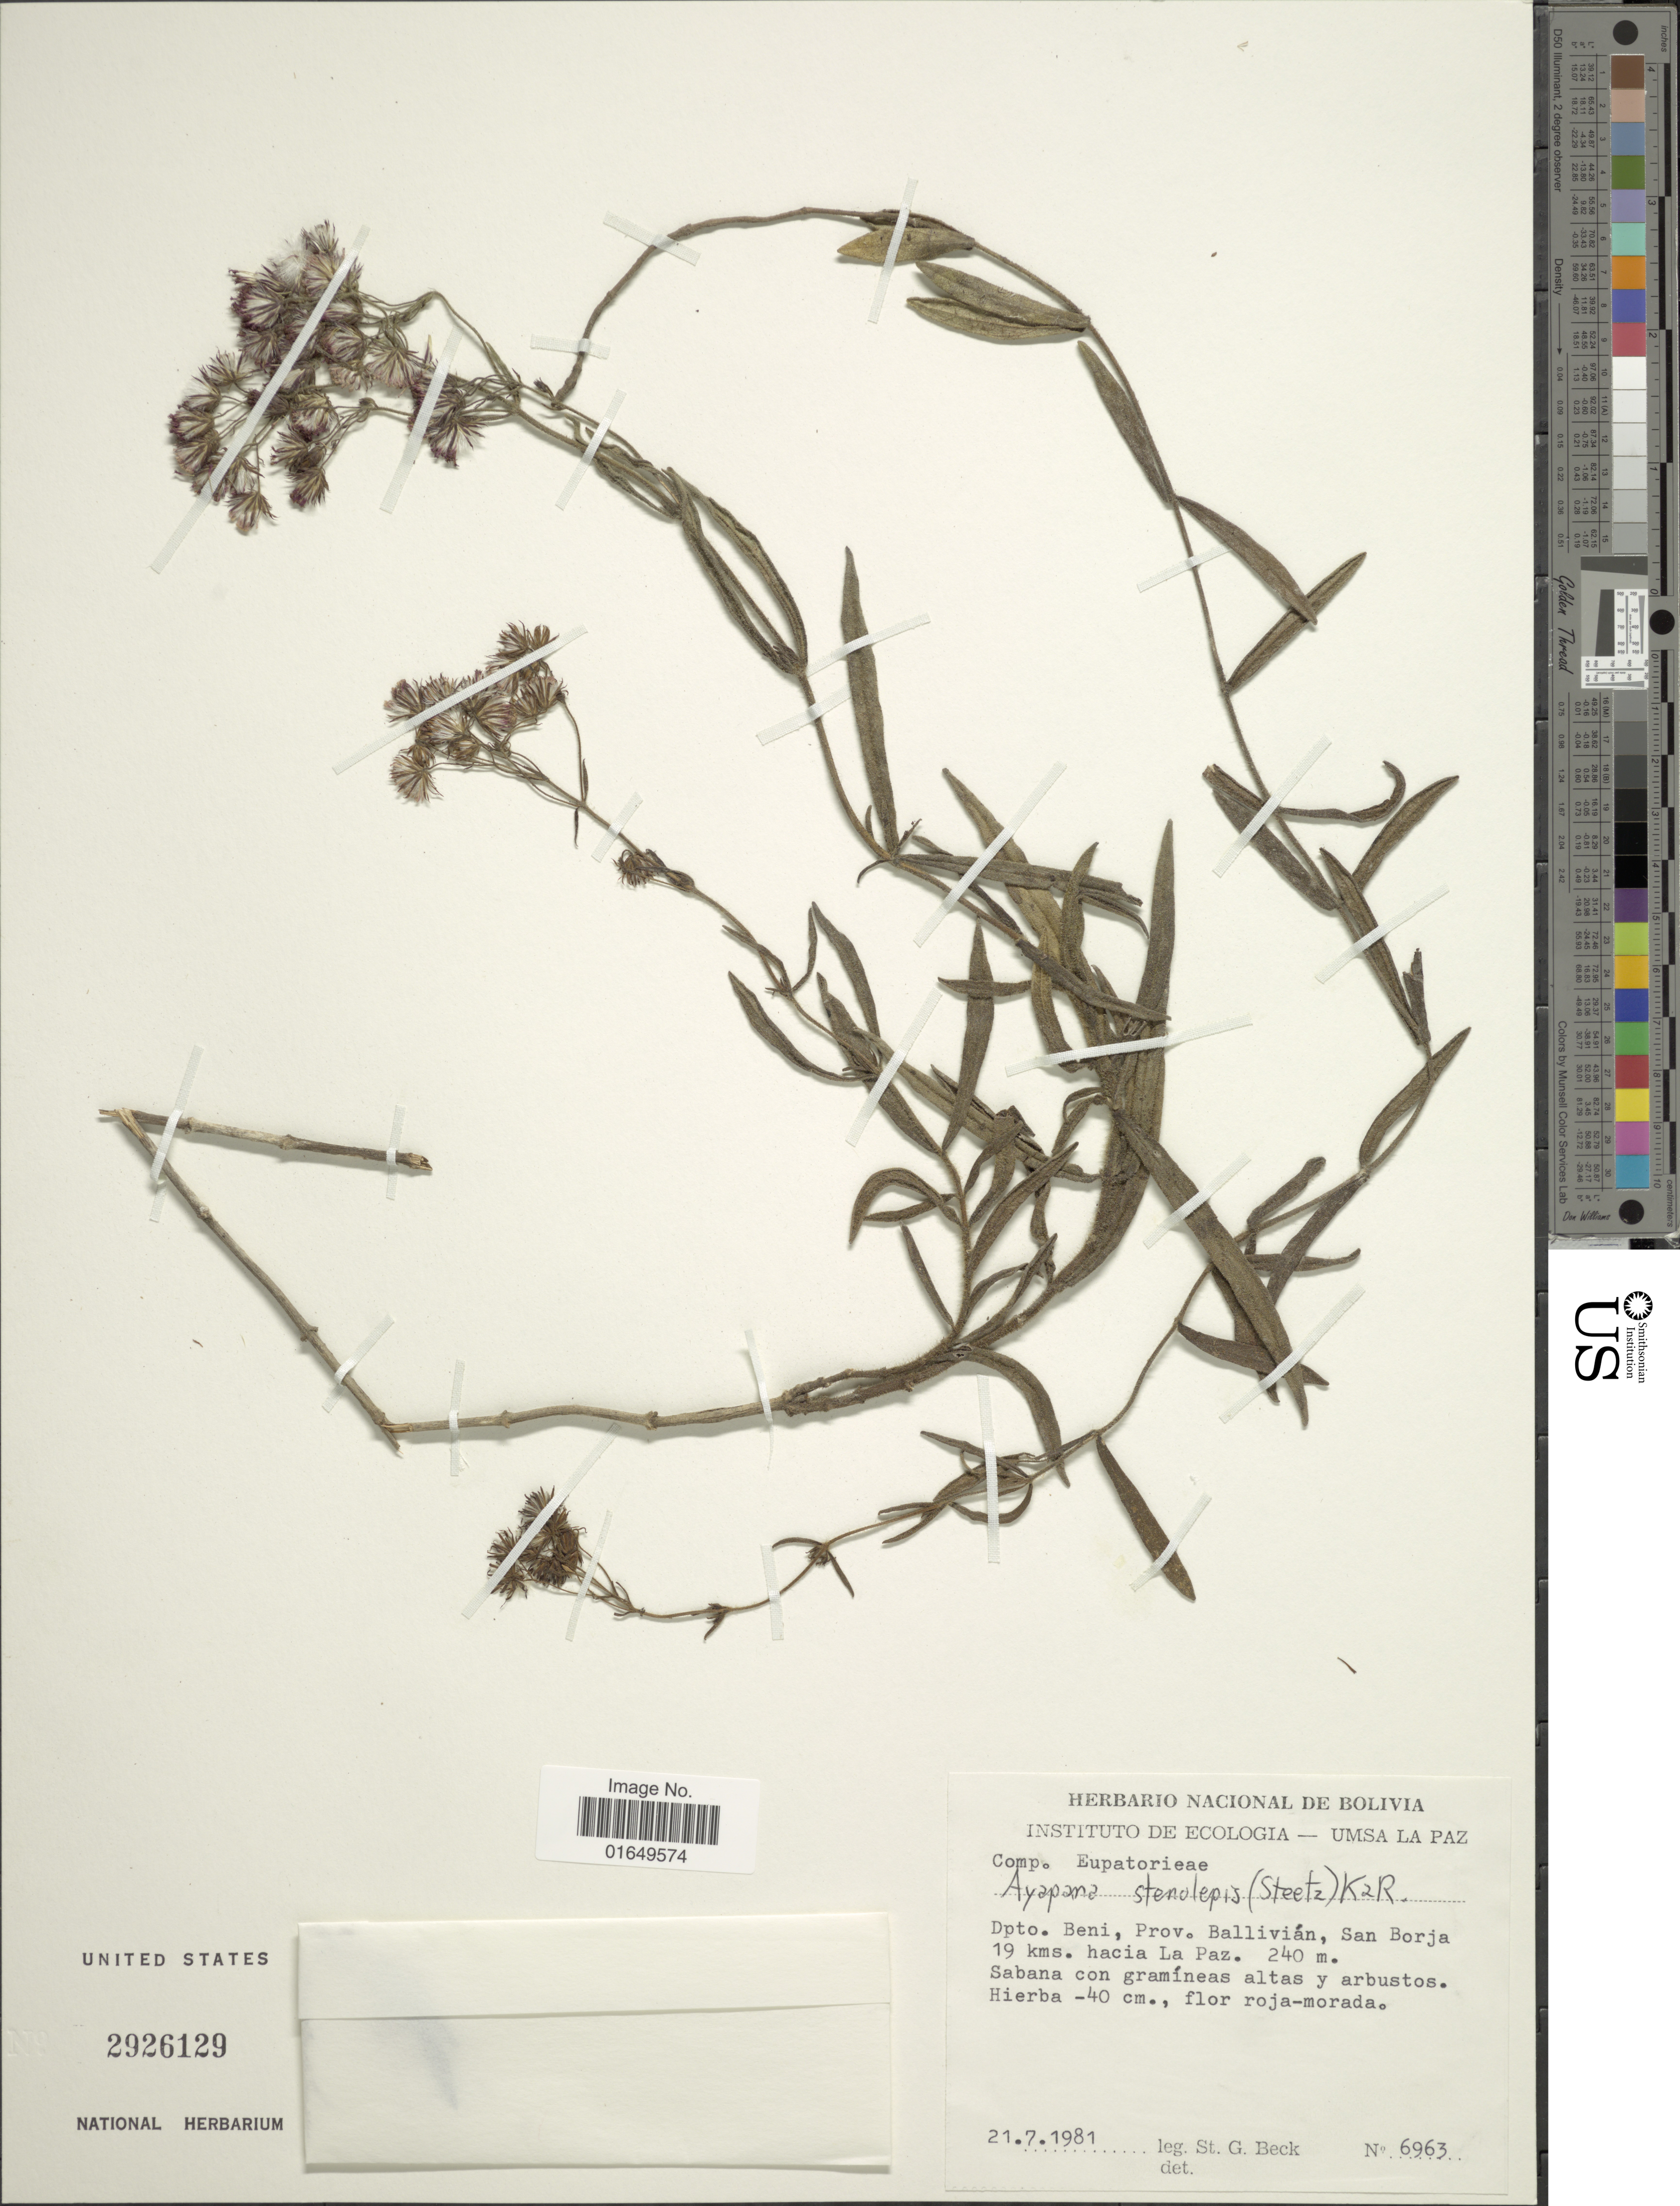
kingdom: Plantae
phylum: Tracheophyta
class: Magnoliopsida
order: Asterales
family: Asteraceae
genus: Ayapana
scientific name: Ayapana pyramidalis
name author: (Klatt) R.M. King & H. Rob.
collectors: S. G. Beck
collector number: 6963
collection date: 1981-07-21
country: Bolivia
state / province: Beni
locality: Prov. Ballivián, San Borja 19 kms. hacia La Paz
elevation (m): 240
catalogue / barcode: US 2926129